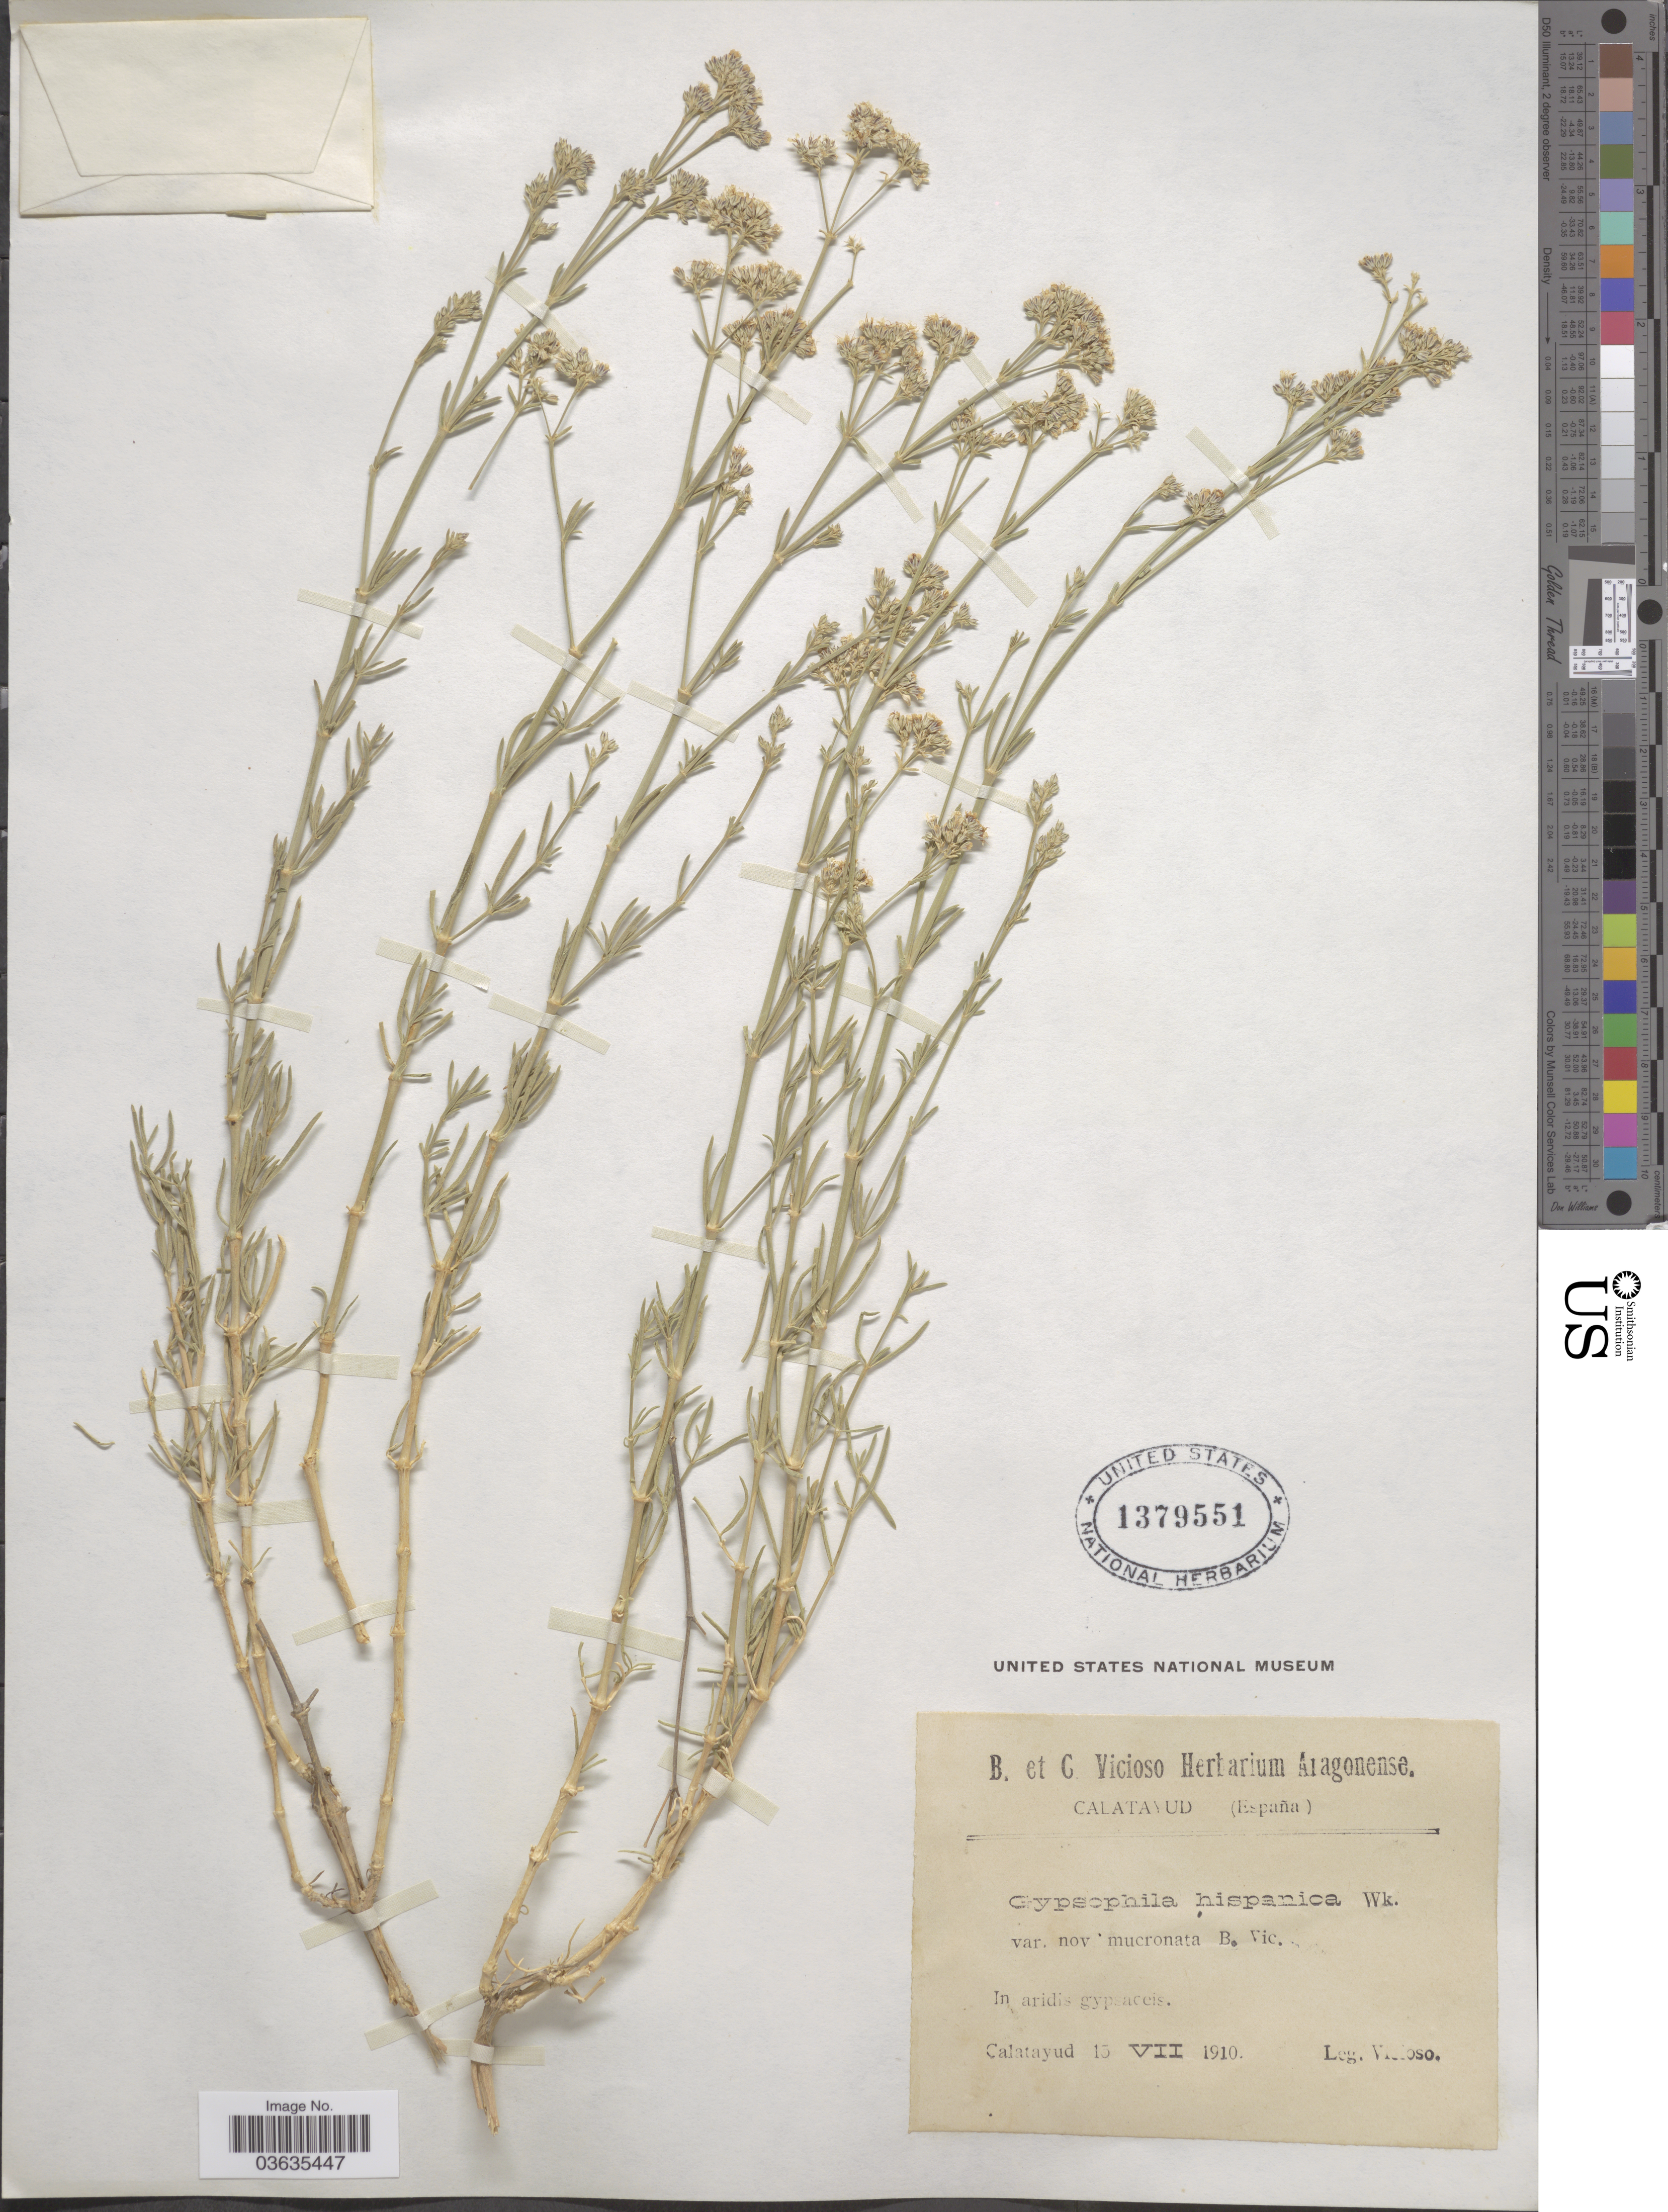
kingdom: Plantae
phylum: Tracheophyta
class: Magnoliopsida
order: Caryophyllales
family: Caryophyllaceae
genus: Gypsophila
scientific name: Gypsophila struthium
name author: Loefl.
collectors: Vicioso, B. & C. Vicioso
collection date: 1910-07-15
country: Spain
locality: Calatayud.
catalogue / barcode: US 1379551